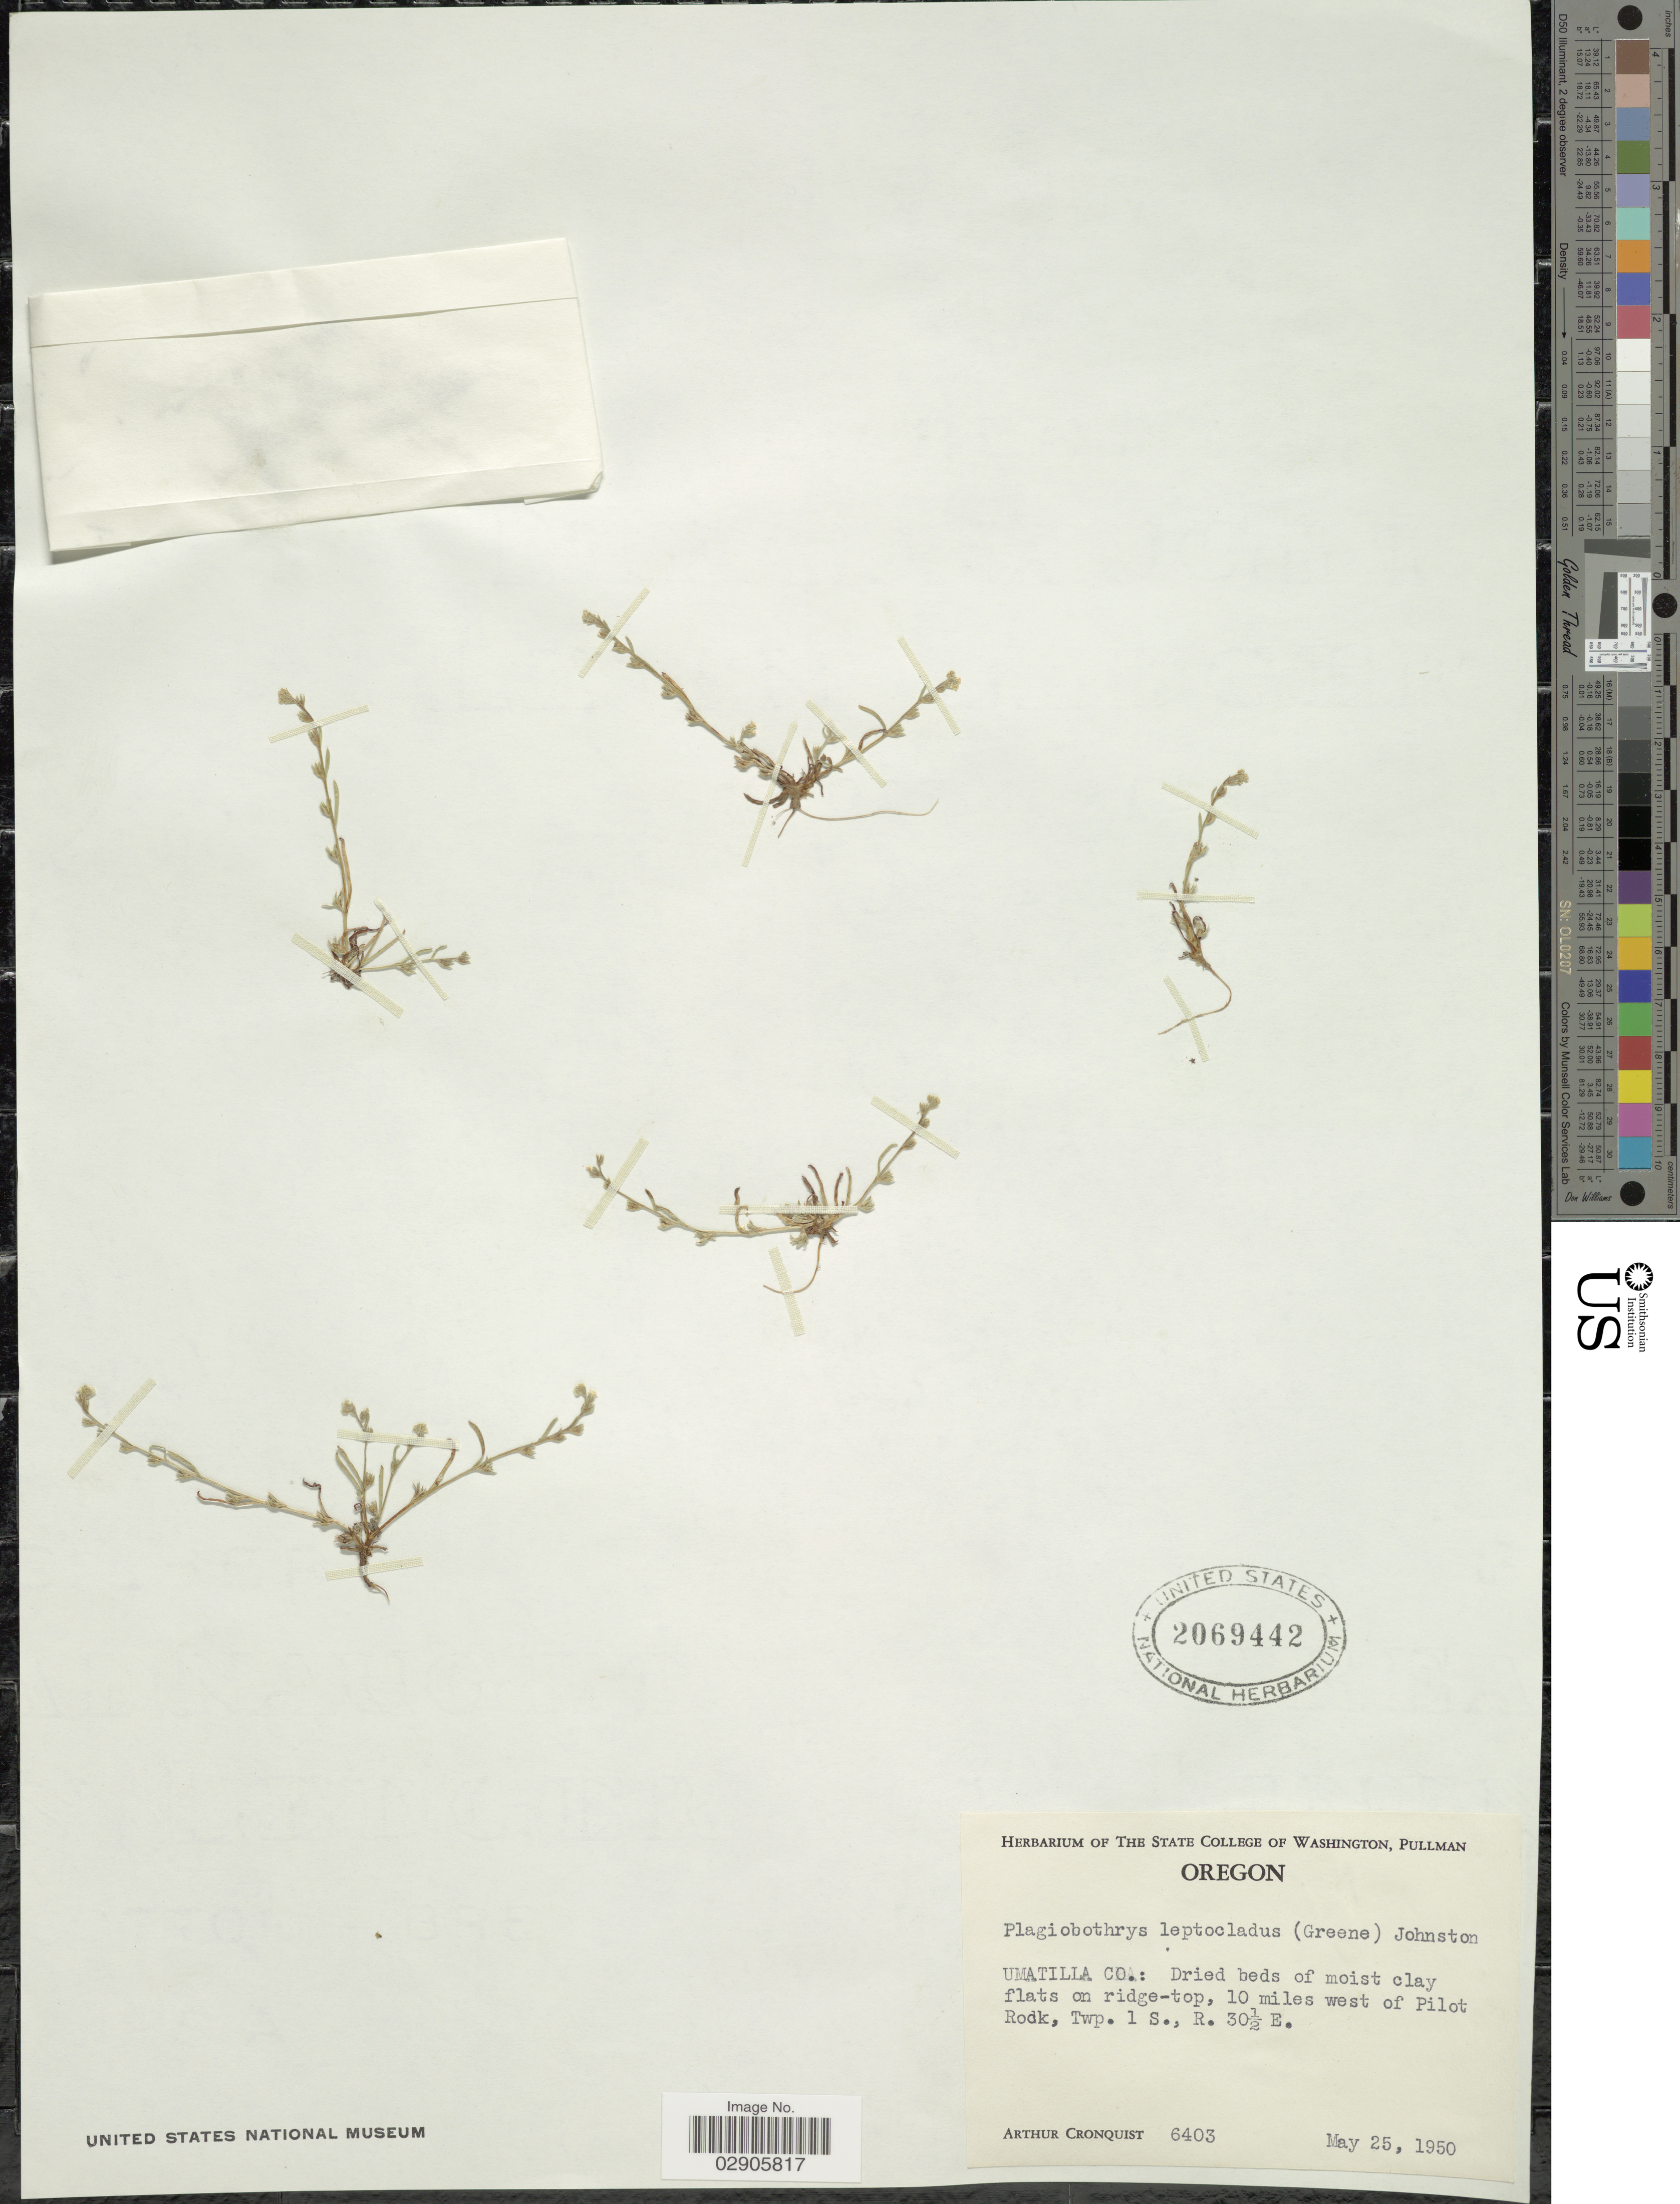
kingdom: Plantae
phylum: Tracheophyta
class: Magnoliopsida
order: Boraginales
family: Boraginaceae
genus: Plagiobothrys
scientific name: Plagiobothrys leptocladus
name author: (Greene) I.M. Johnst.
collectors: A. J. Cronquist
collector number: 6403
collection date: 1950-05-25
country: United States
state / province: Oregon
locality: Umatillia Co.: Dried beds of moist clay flats on ridge-top, 10 miles west of Pilot Rock, Twp. 1 S., R. 30½ E.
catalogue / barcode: US 2069442